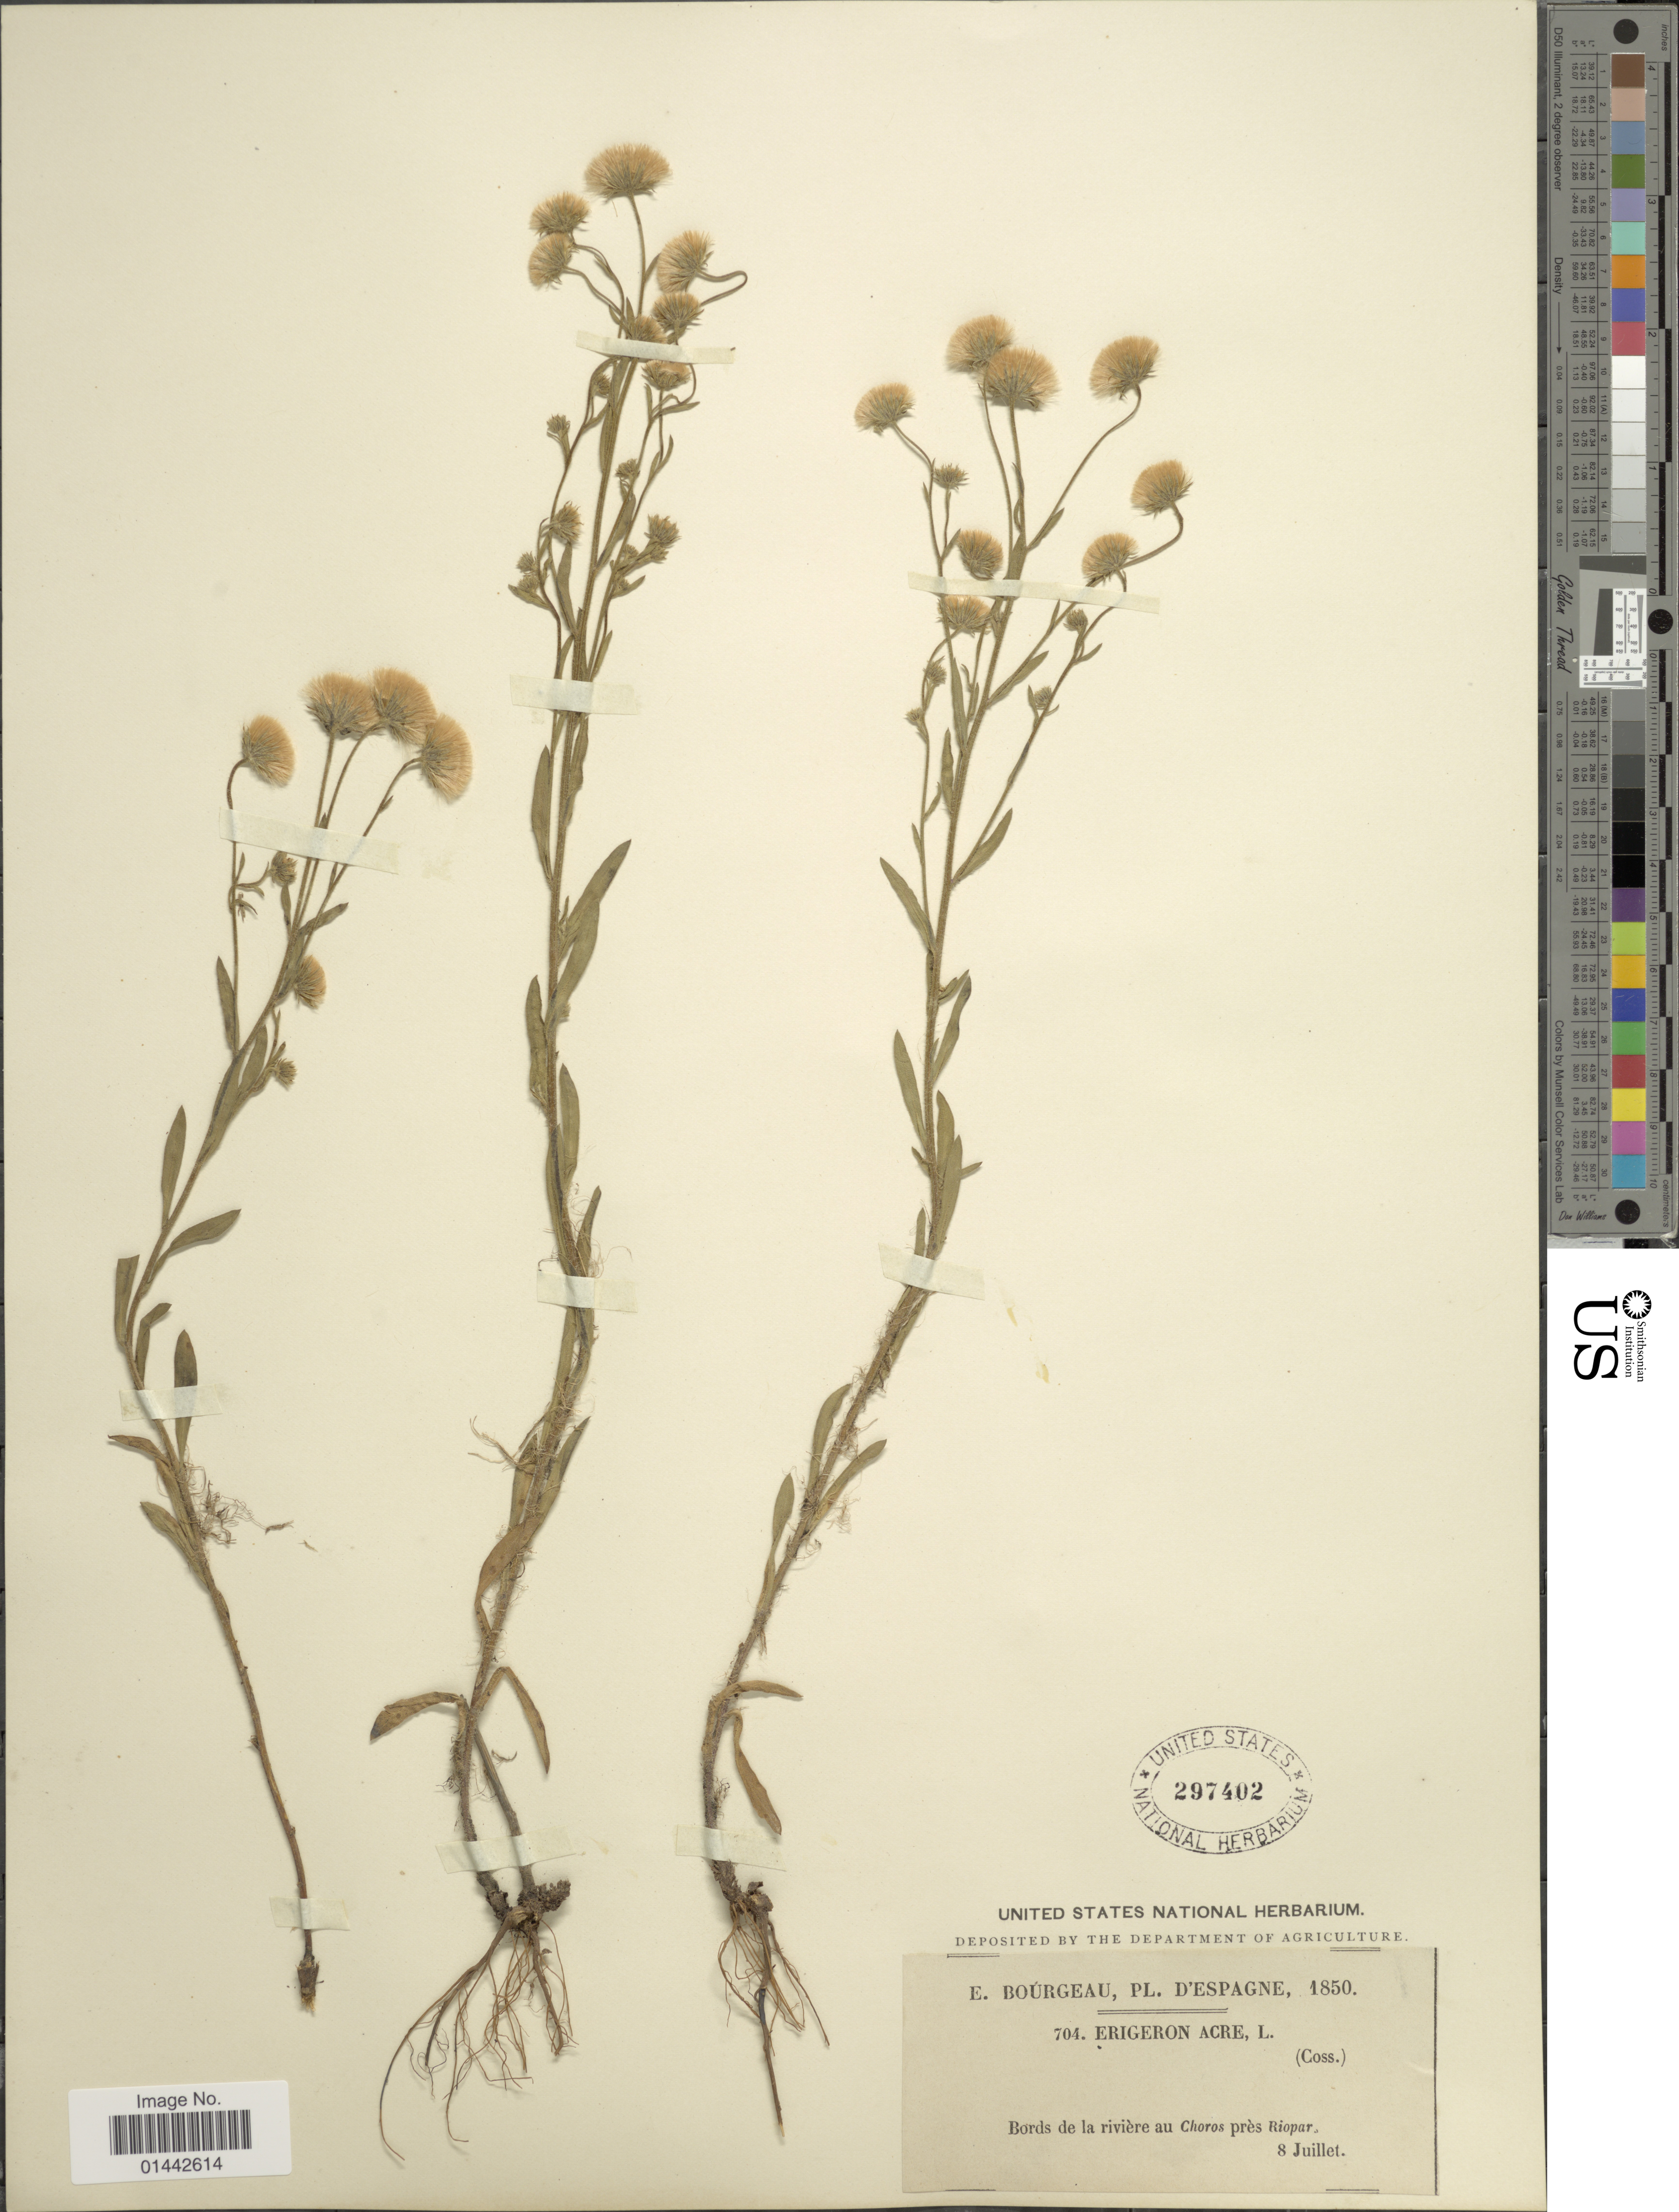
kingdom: Plantae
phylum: Tracheophyta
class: Magnoliopsida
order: Asterales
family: Asteraceae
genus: Erigeron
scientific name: Erigeron acris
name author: L.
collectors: E. Bourgeau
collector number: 704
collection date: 1850-07-08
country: Spain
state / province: Castilla-La Mancha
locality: Bords de la riviere au Choros pres Riopar.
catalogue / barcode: US 297402